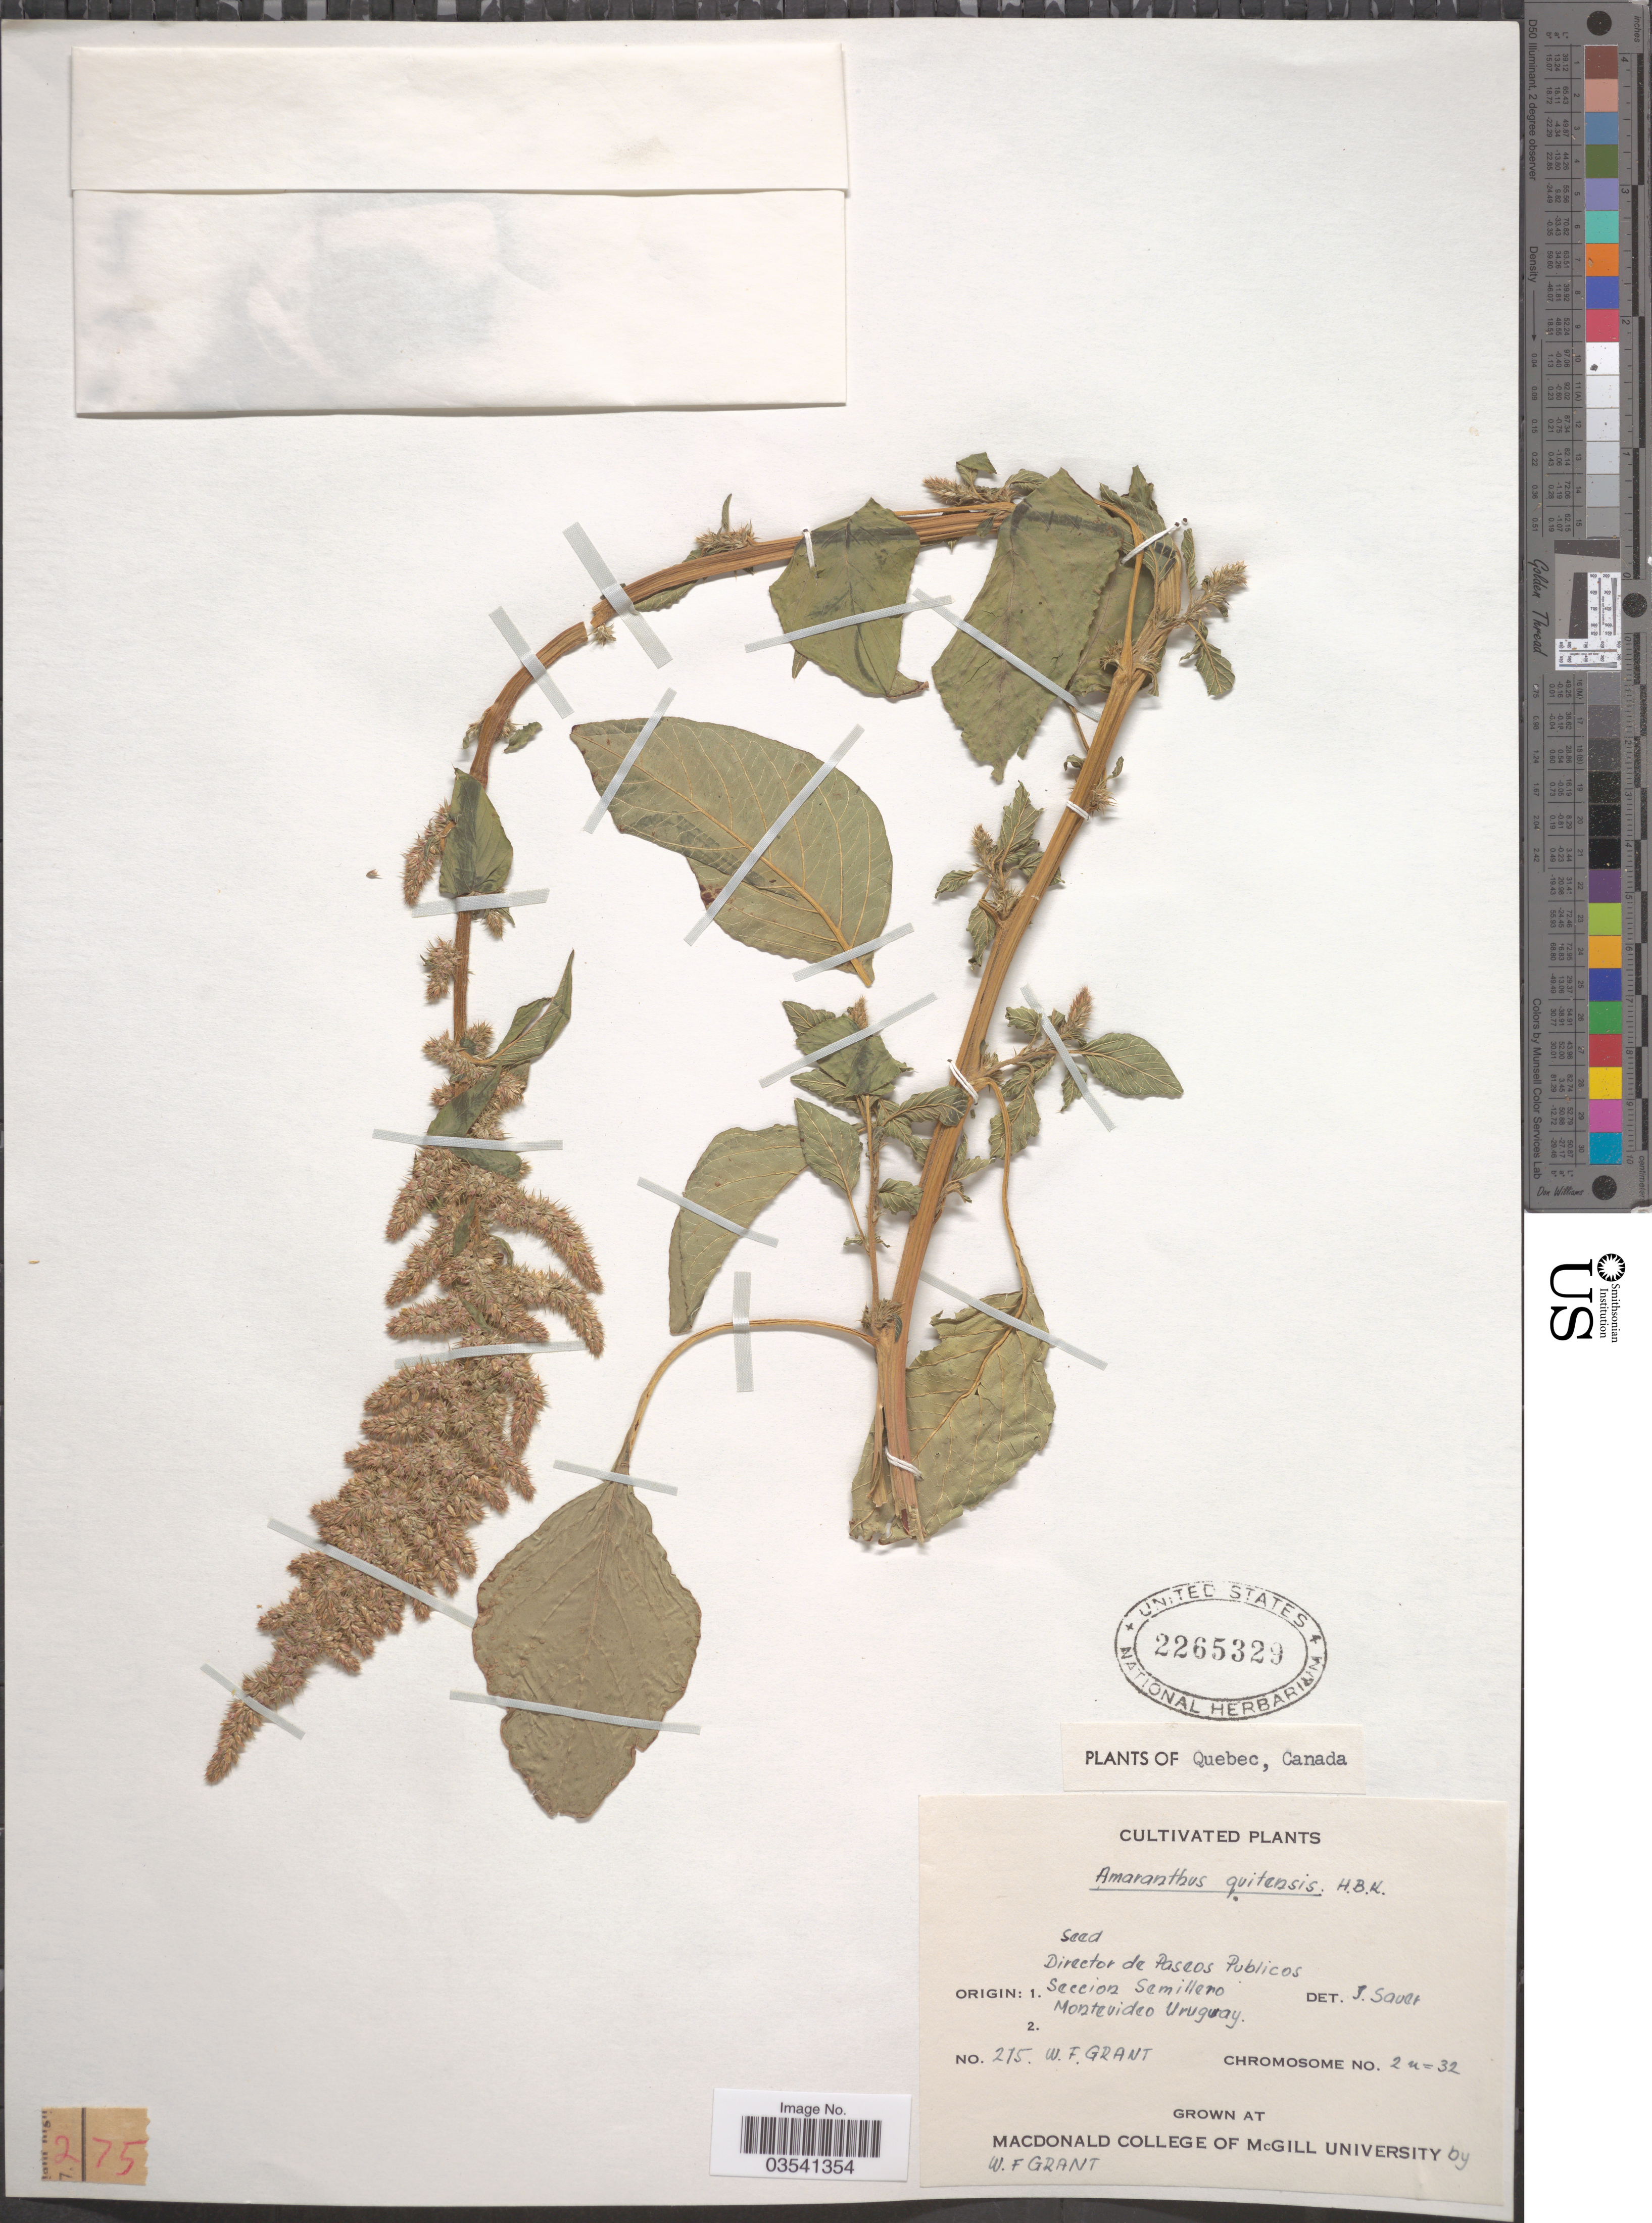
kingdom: Plantae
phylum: Tracheophyta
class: Magnoliopsida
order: Caryophyllales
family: Amaranthaceae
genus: Amaranthus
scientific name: Amaranthus quitensis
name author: Kunth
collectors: W. Grant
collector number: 275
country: Canada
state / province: Quebec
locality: Grown at MacDonald College of McGill University.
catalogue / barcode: US 2265329